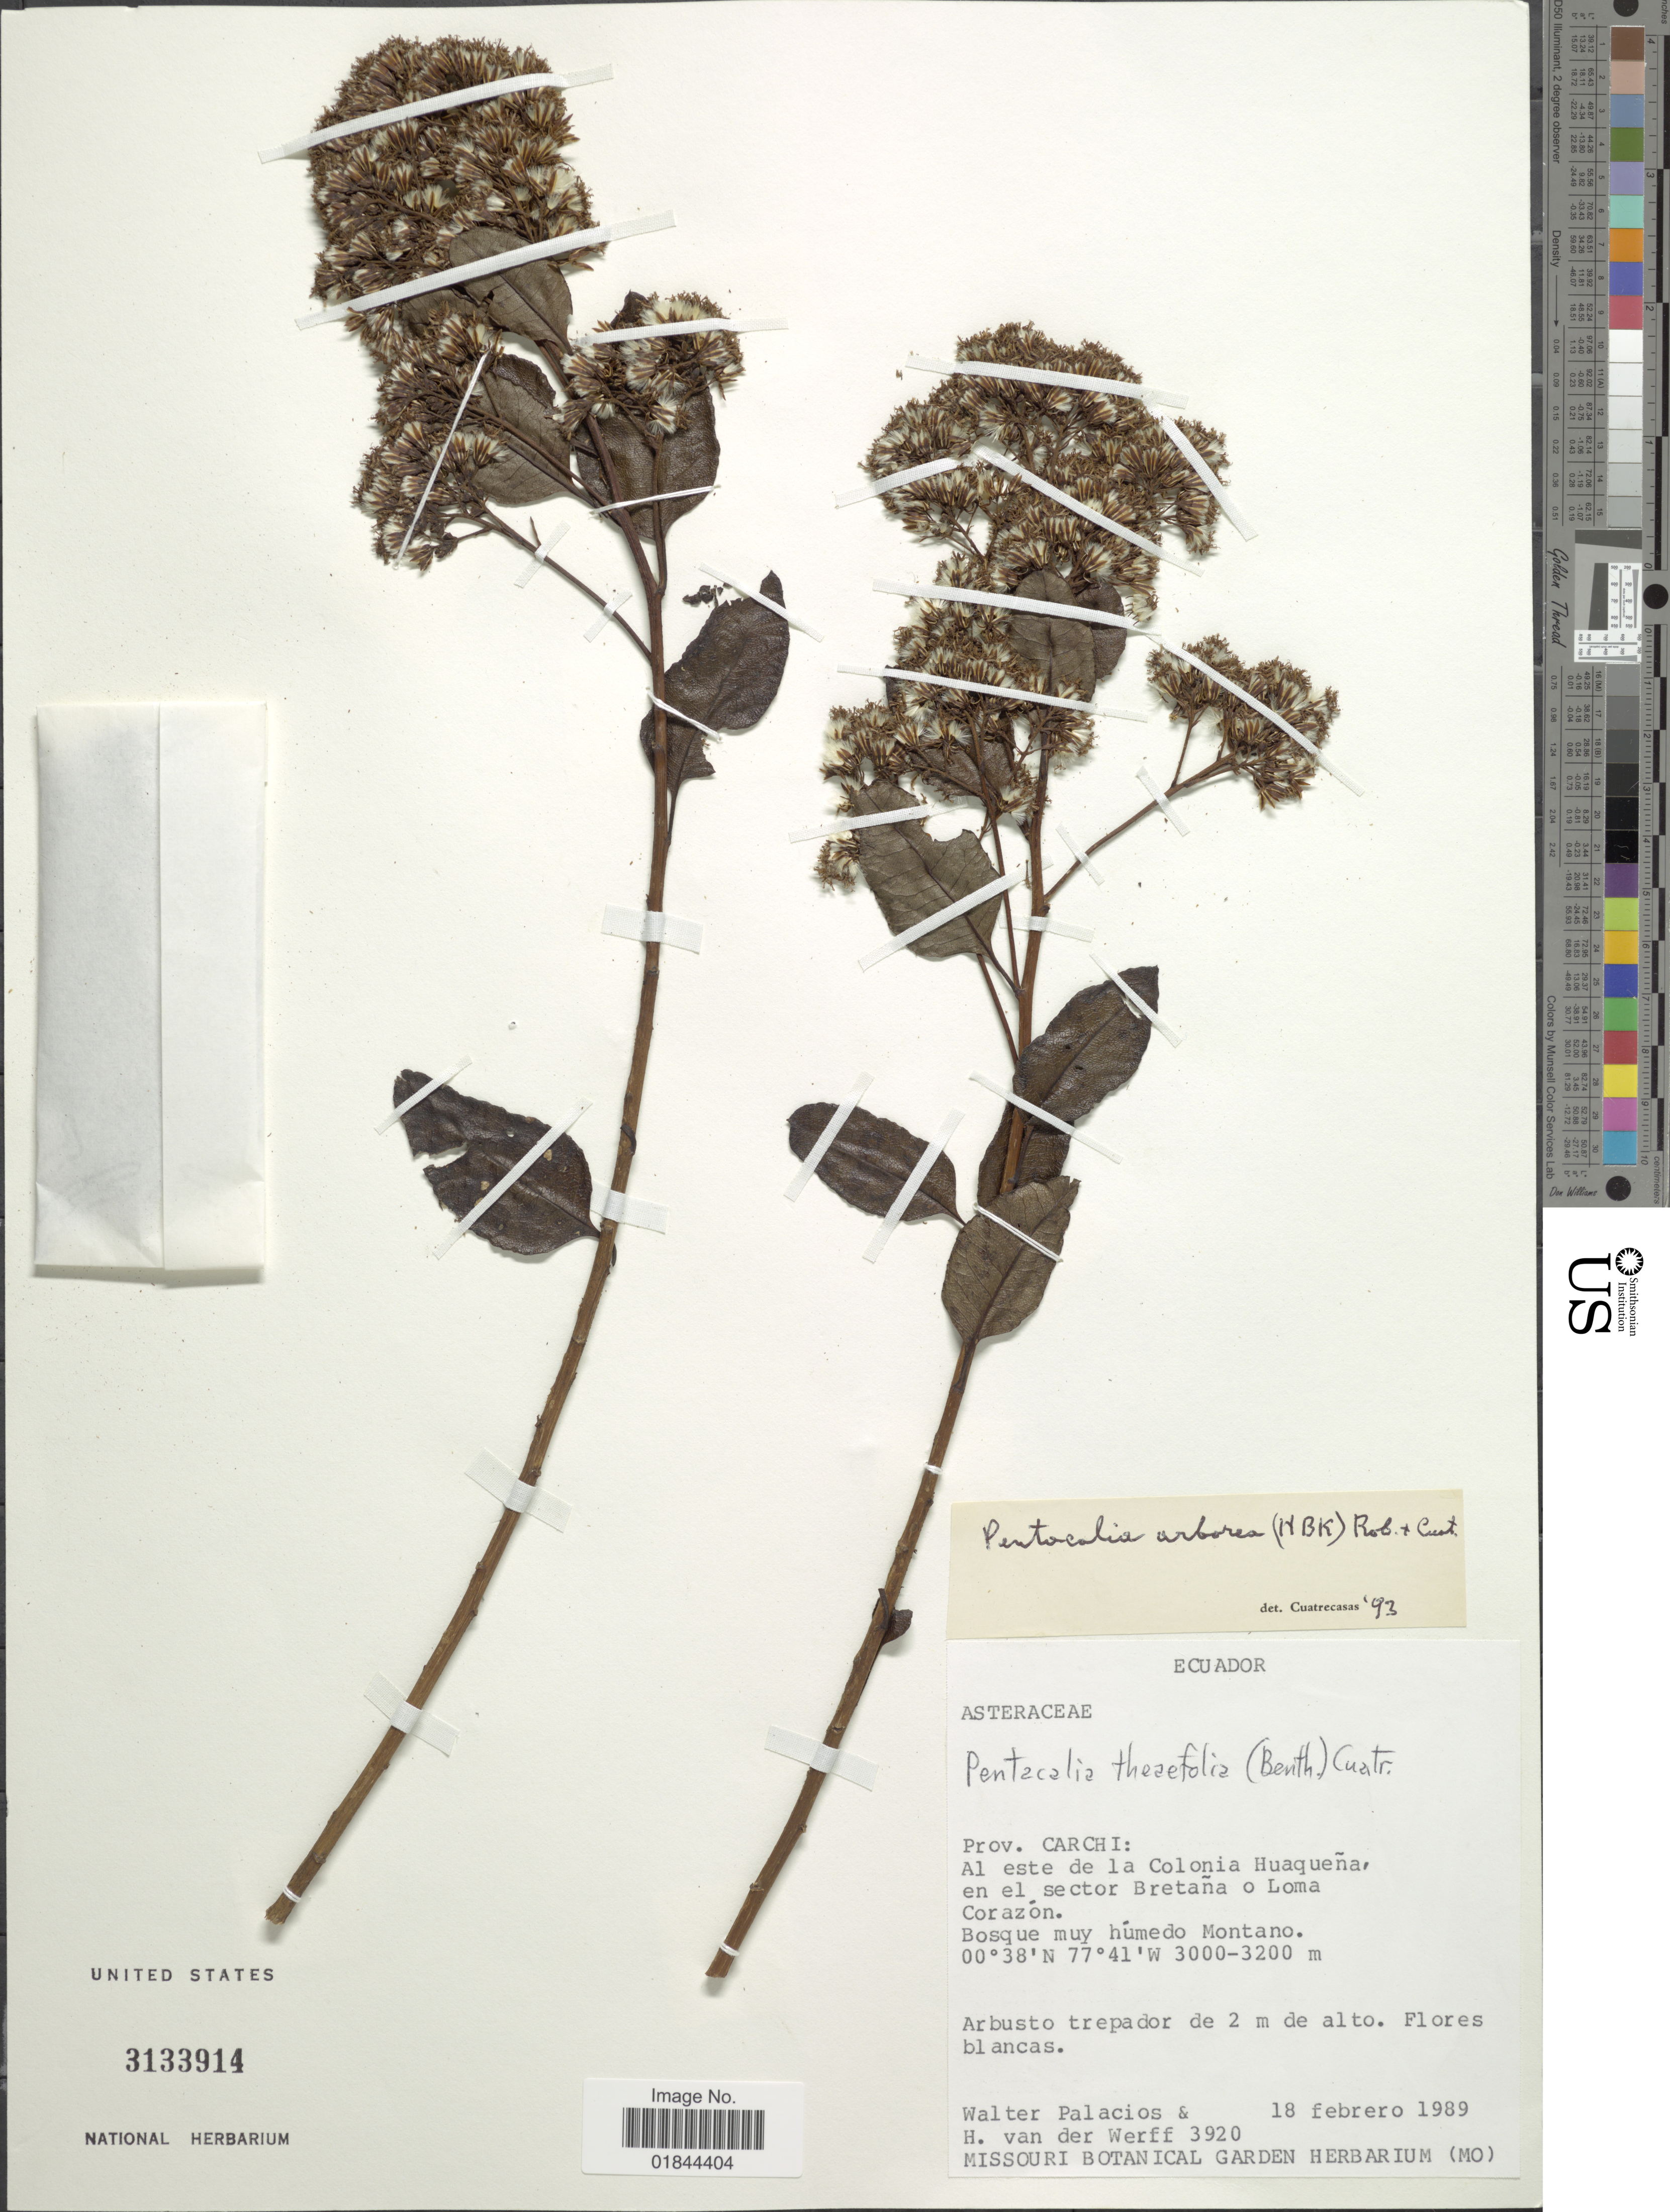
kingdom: Plantae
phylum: Tracheophyta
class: Magnoliopsida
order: Asterales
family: Asteraceae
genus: Pentacalia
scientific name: Pentacalia arborea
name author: (Kunth) H. Rob. & Cuatrec.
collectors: W. Palacios & H. van der Werff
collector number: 3920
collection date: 1989-02-18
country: Ecuador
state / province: Carchi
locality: Al este de la Colonia Huaqueña, en el sector Bretaña o Loma Corazón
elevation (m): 3000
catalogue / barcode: US 3133914